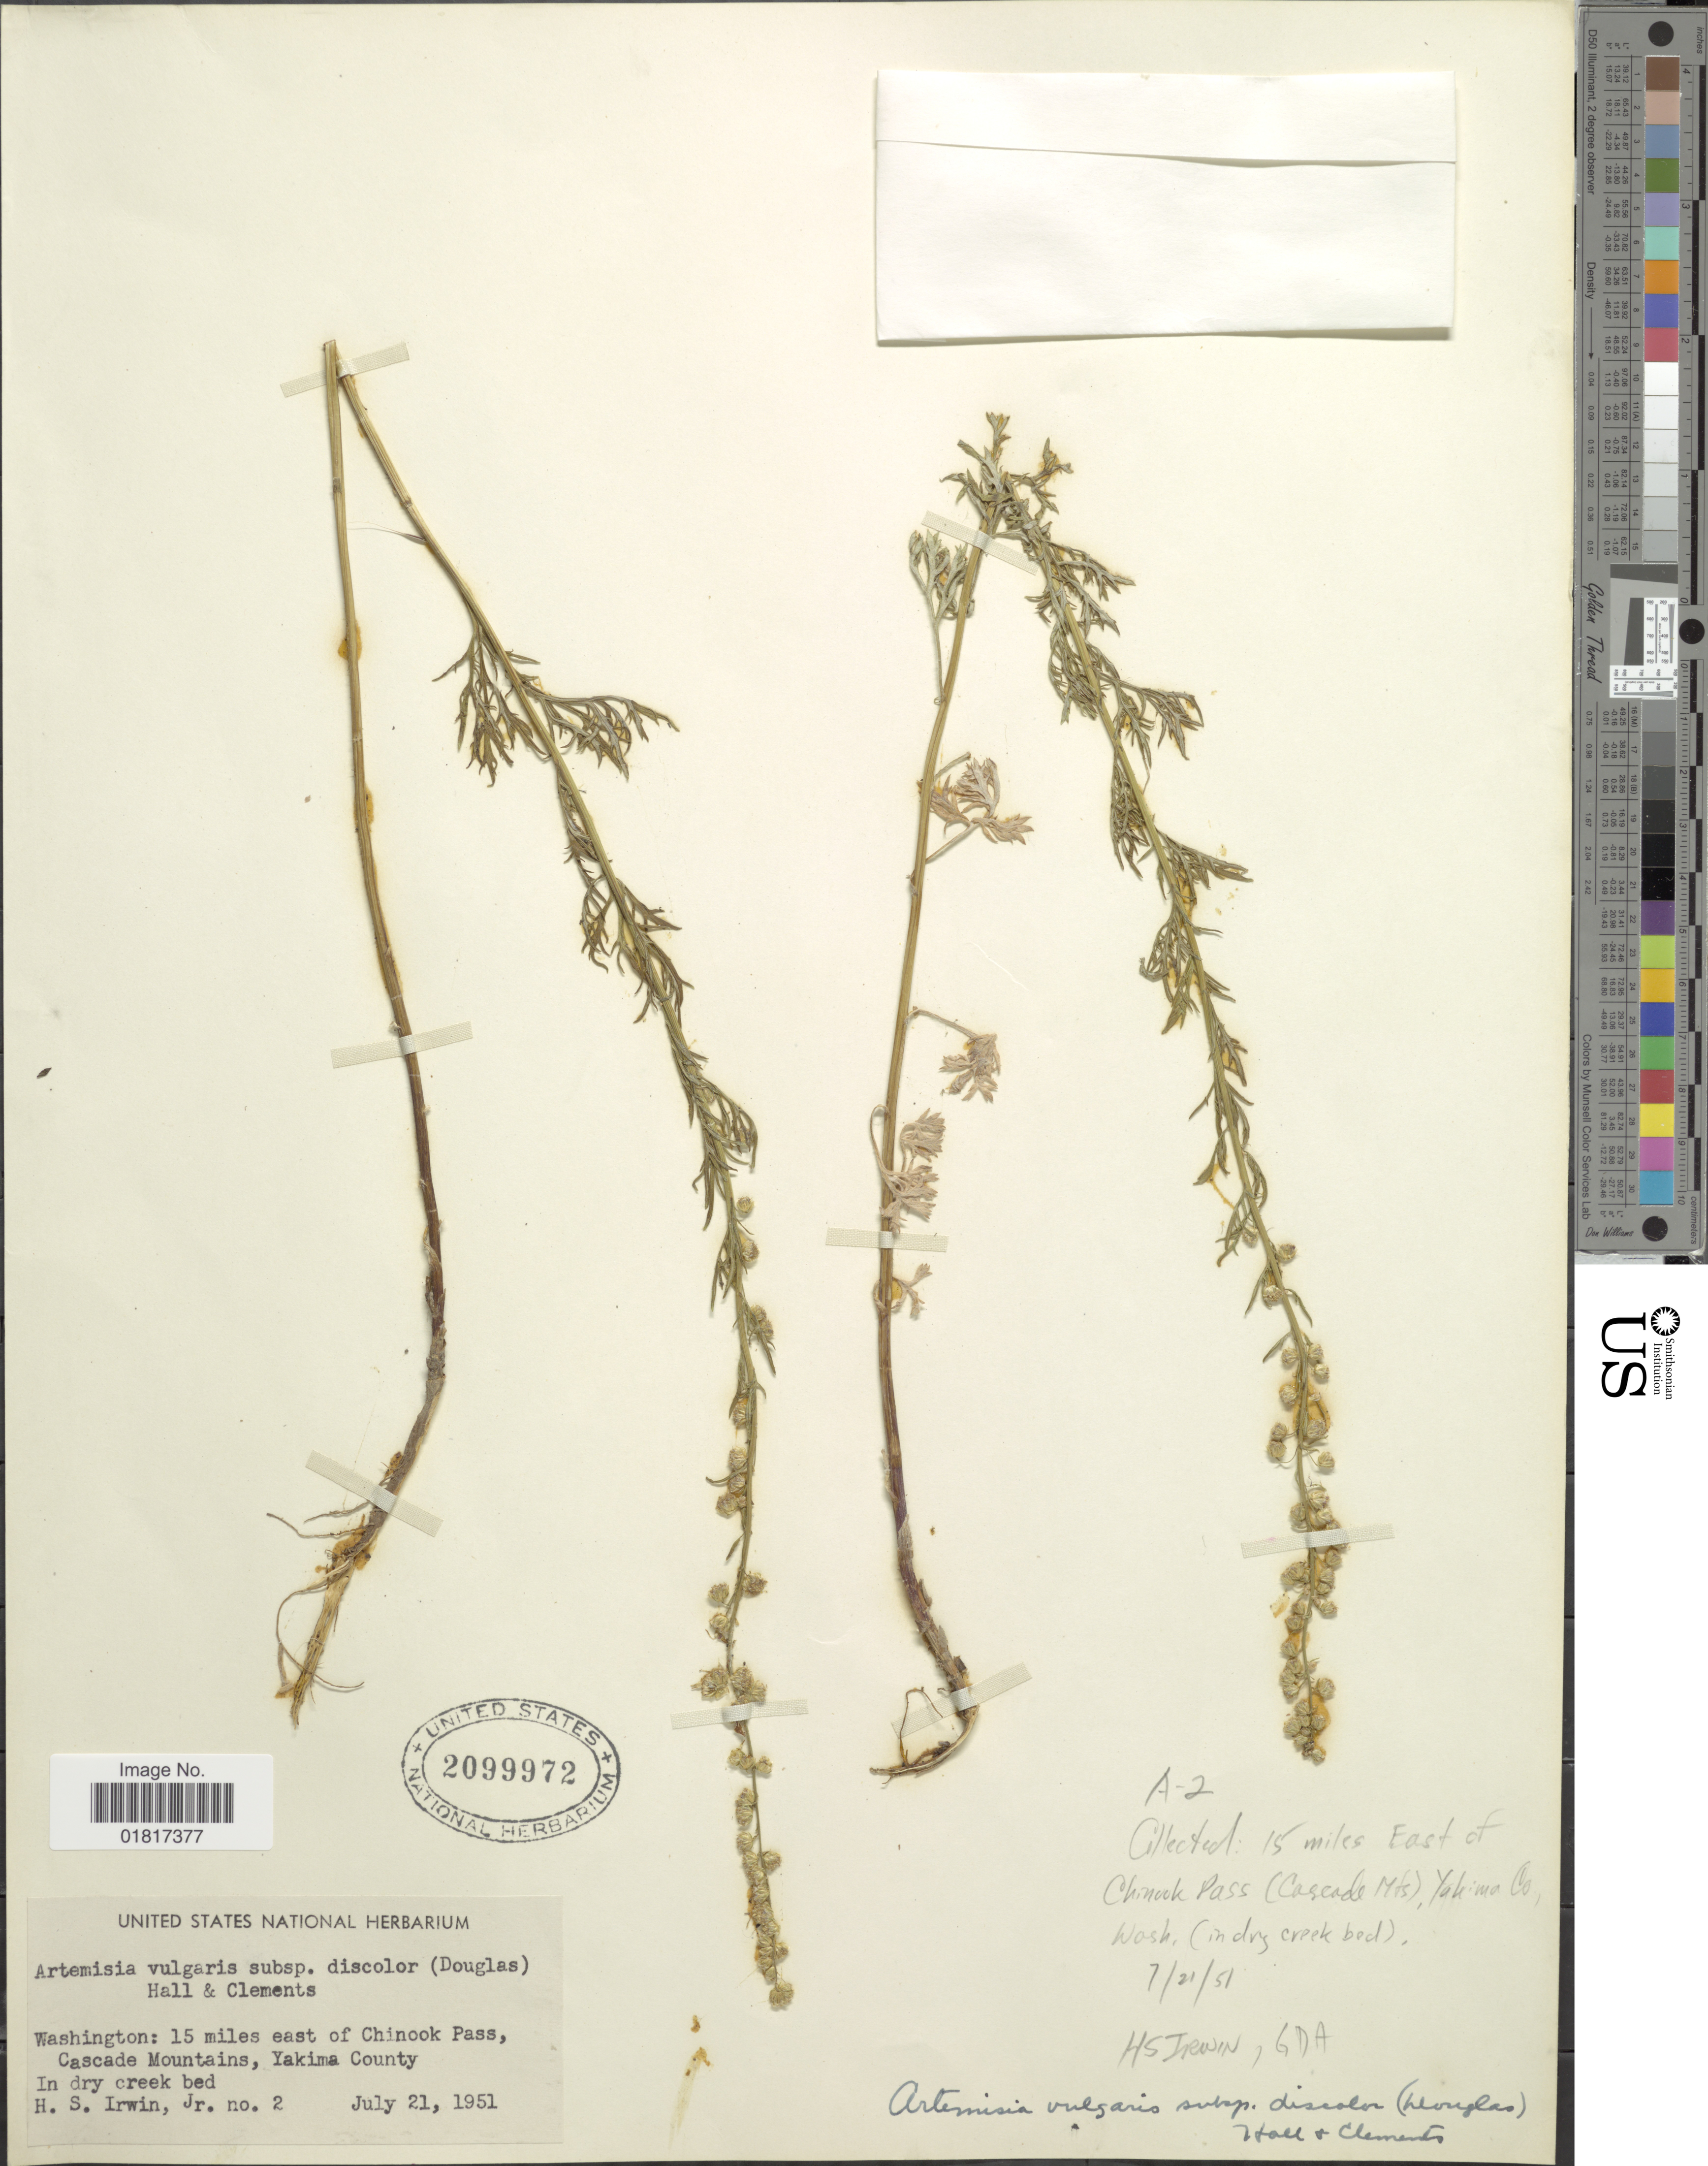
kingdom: Plantae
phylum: Tracheophyta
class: Magnoliopsida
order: Asterales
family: Asteraceae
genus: Artemisia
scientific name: Artemisia vulgaris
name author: L.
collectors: H. Irwin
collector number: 2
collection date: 1951-07-21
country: United States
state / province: Washington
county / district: Yakima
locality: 15 miles east of Chinook Pass, Cascade Mountains, Yakima County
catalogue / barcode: US 2099972